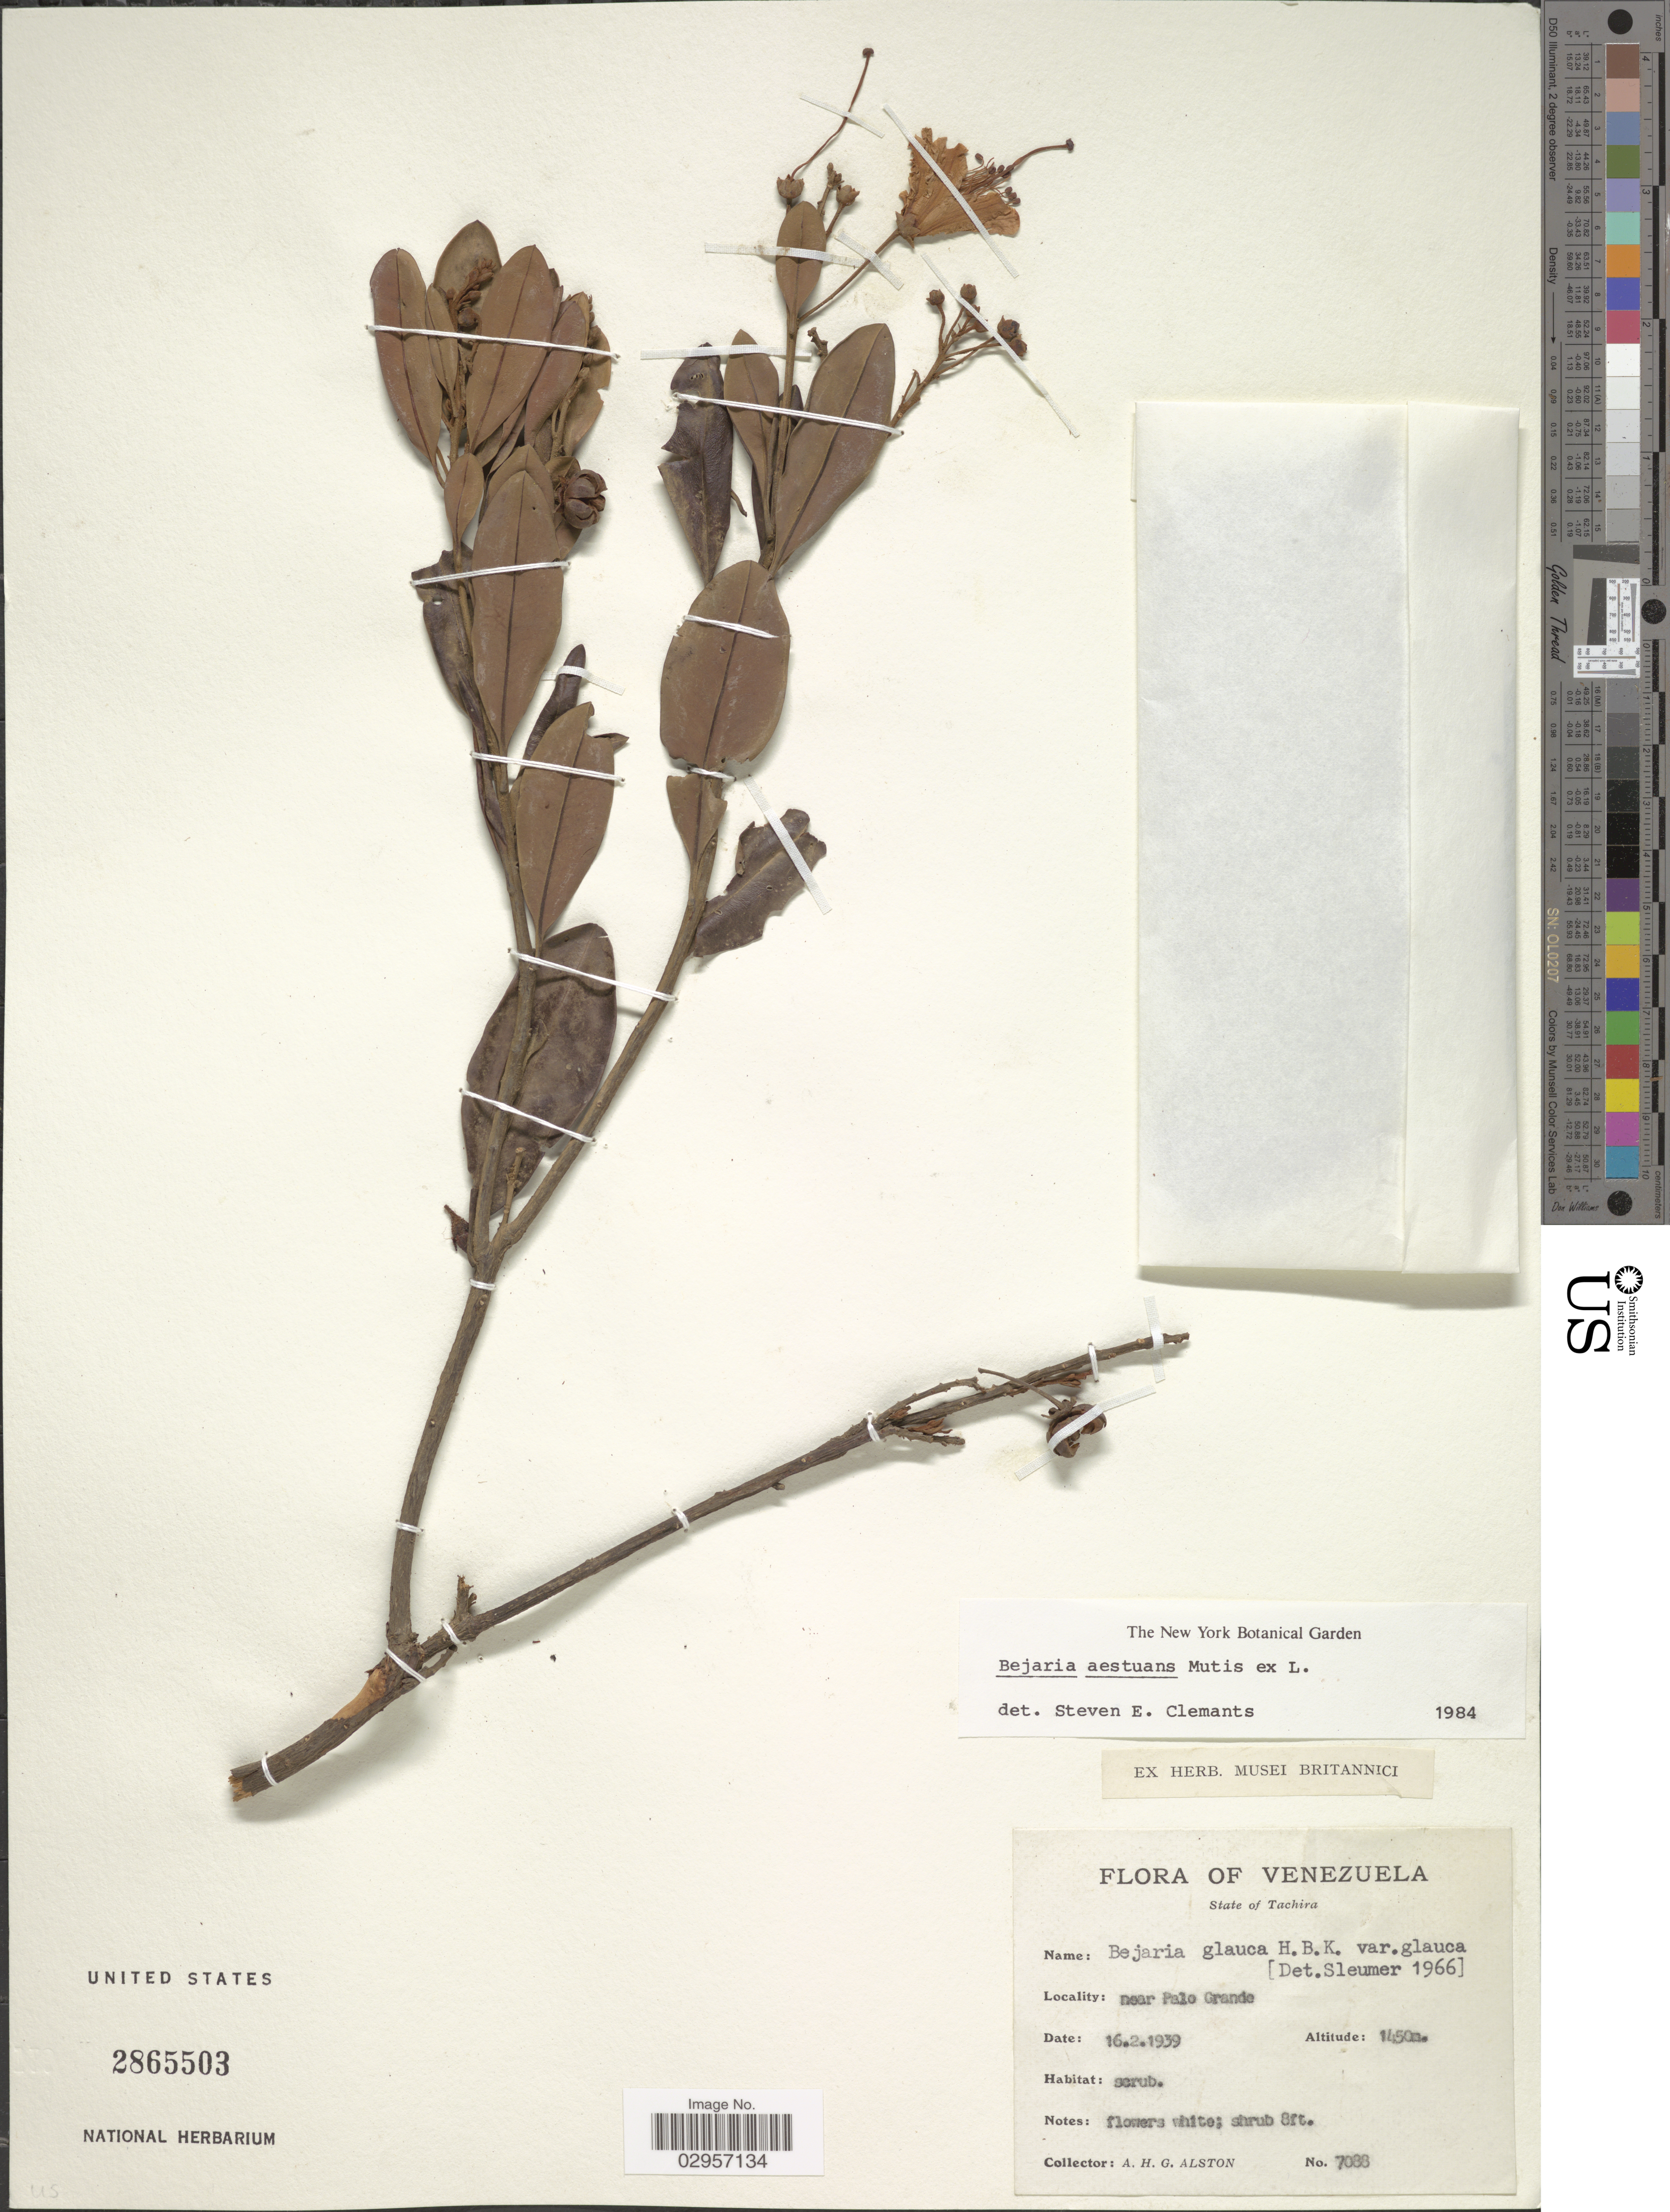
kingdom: Plantae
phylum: Tracheophyta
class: Magnoliopsida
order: Ericales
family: Ericaceae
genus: Befaria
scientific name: Befaria aestuans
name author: Mutis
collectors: A. H. Alston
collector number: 7088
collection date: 1939-02-16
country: Venezuela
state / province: Tachira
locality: State of Tachira. Near Palo Grande.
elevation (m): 1450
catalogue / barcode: US 2865503